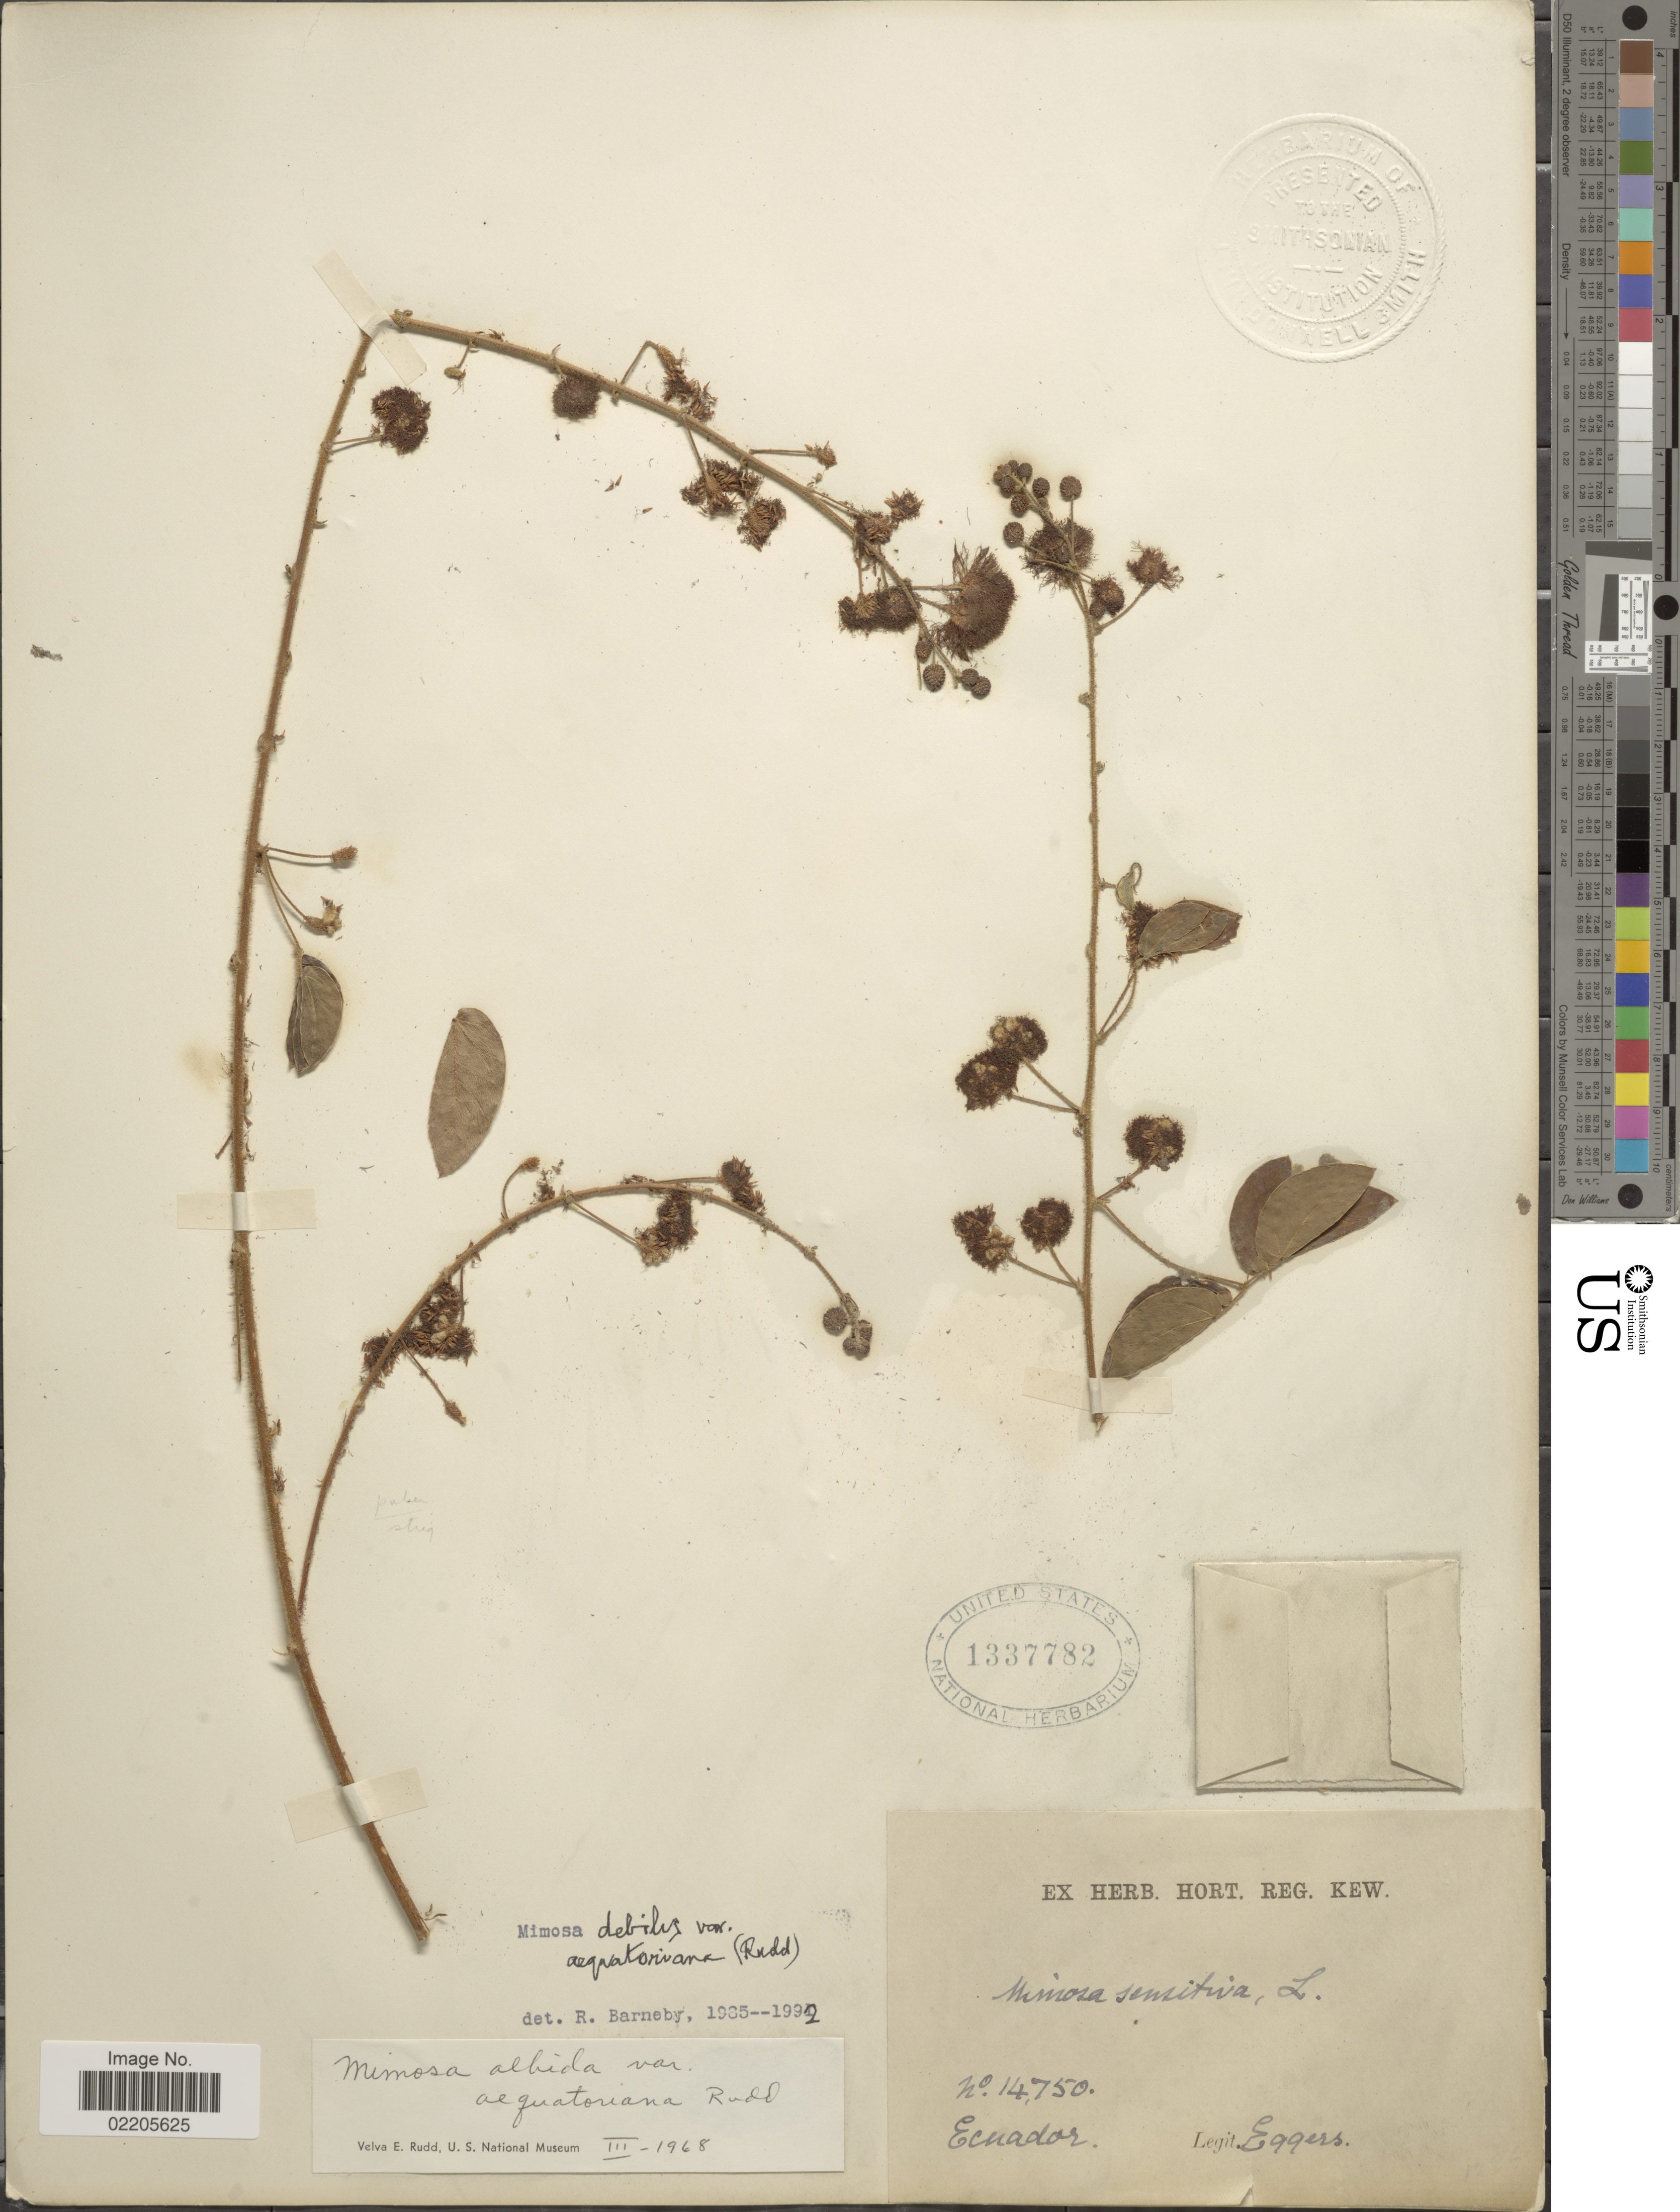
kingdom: Plantae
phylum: Tracheophyta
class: Magnoliopsida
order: Fabales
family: Fabaceae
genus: Mimosa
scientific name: Mimosa debilis var. aequatoriana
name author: (Rudd) Barneby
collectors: -. Eggers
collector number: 14750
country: Ecuador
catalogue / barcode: US 1337782